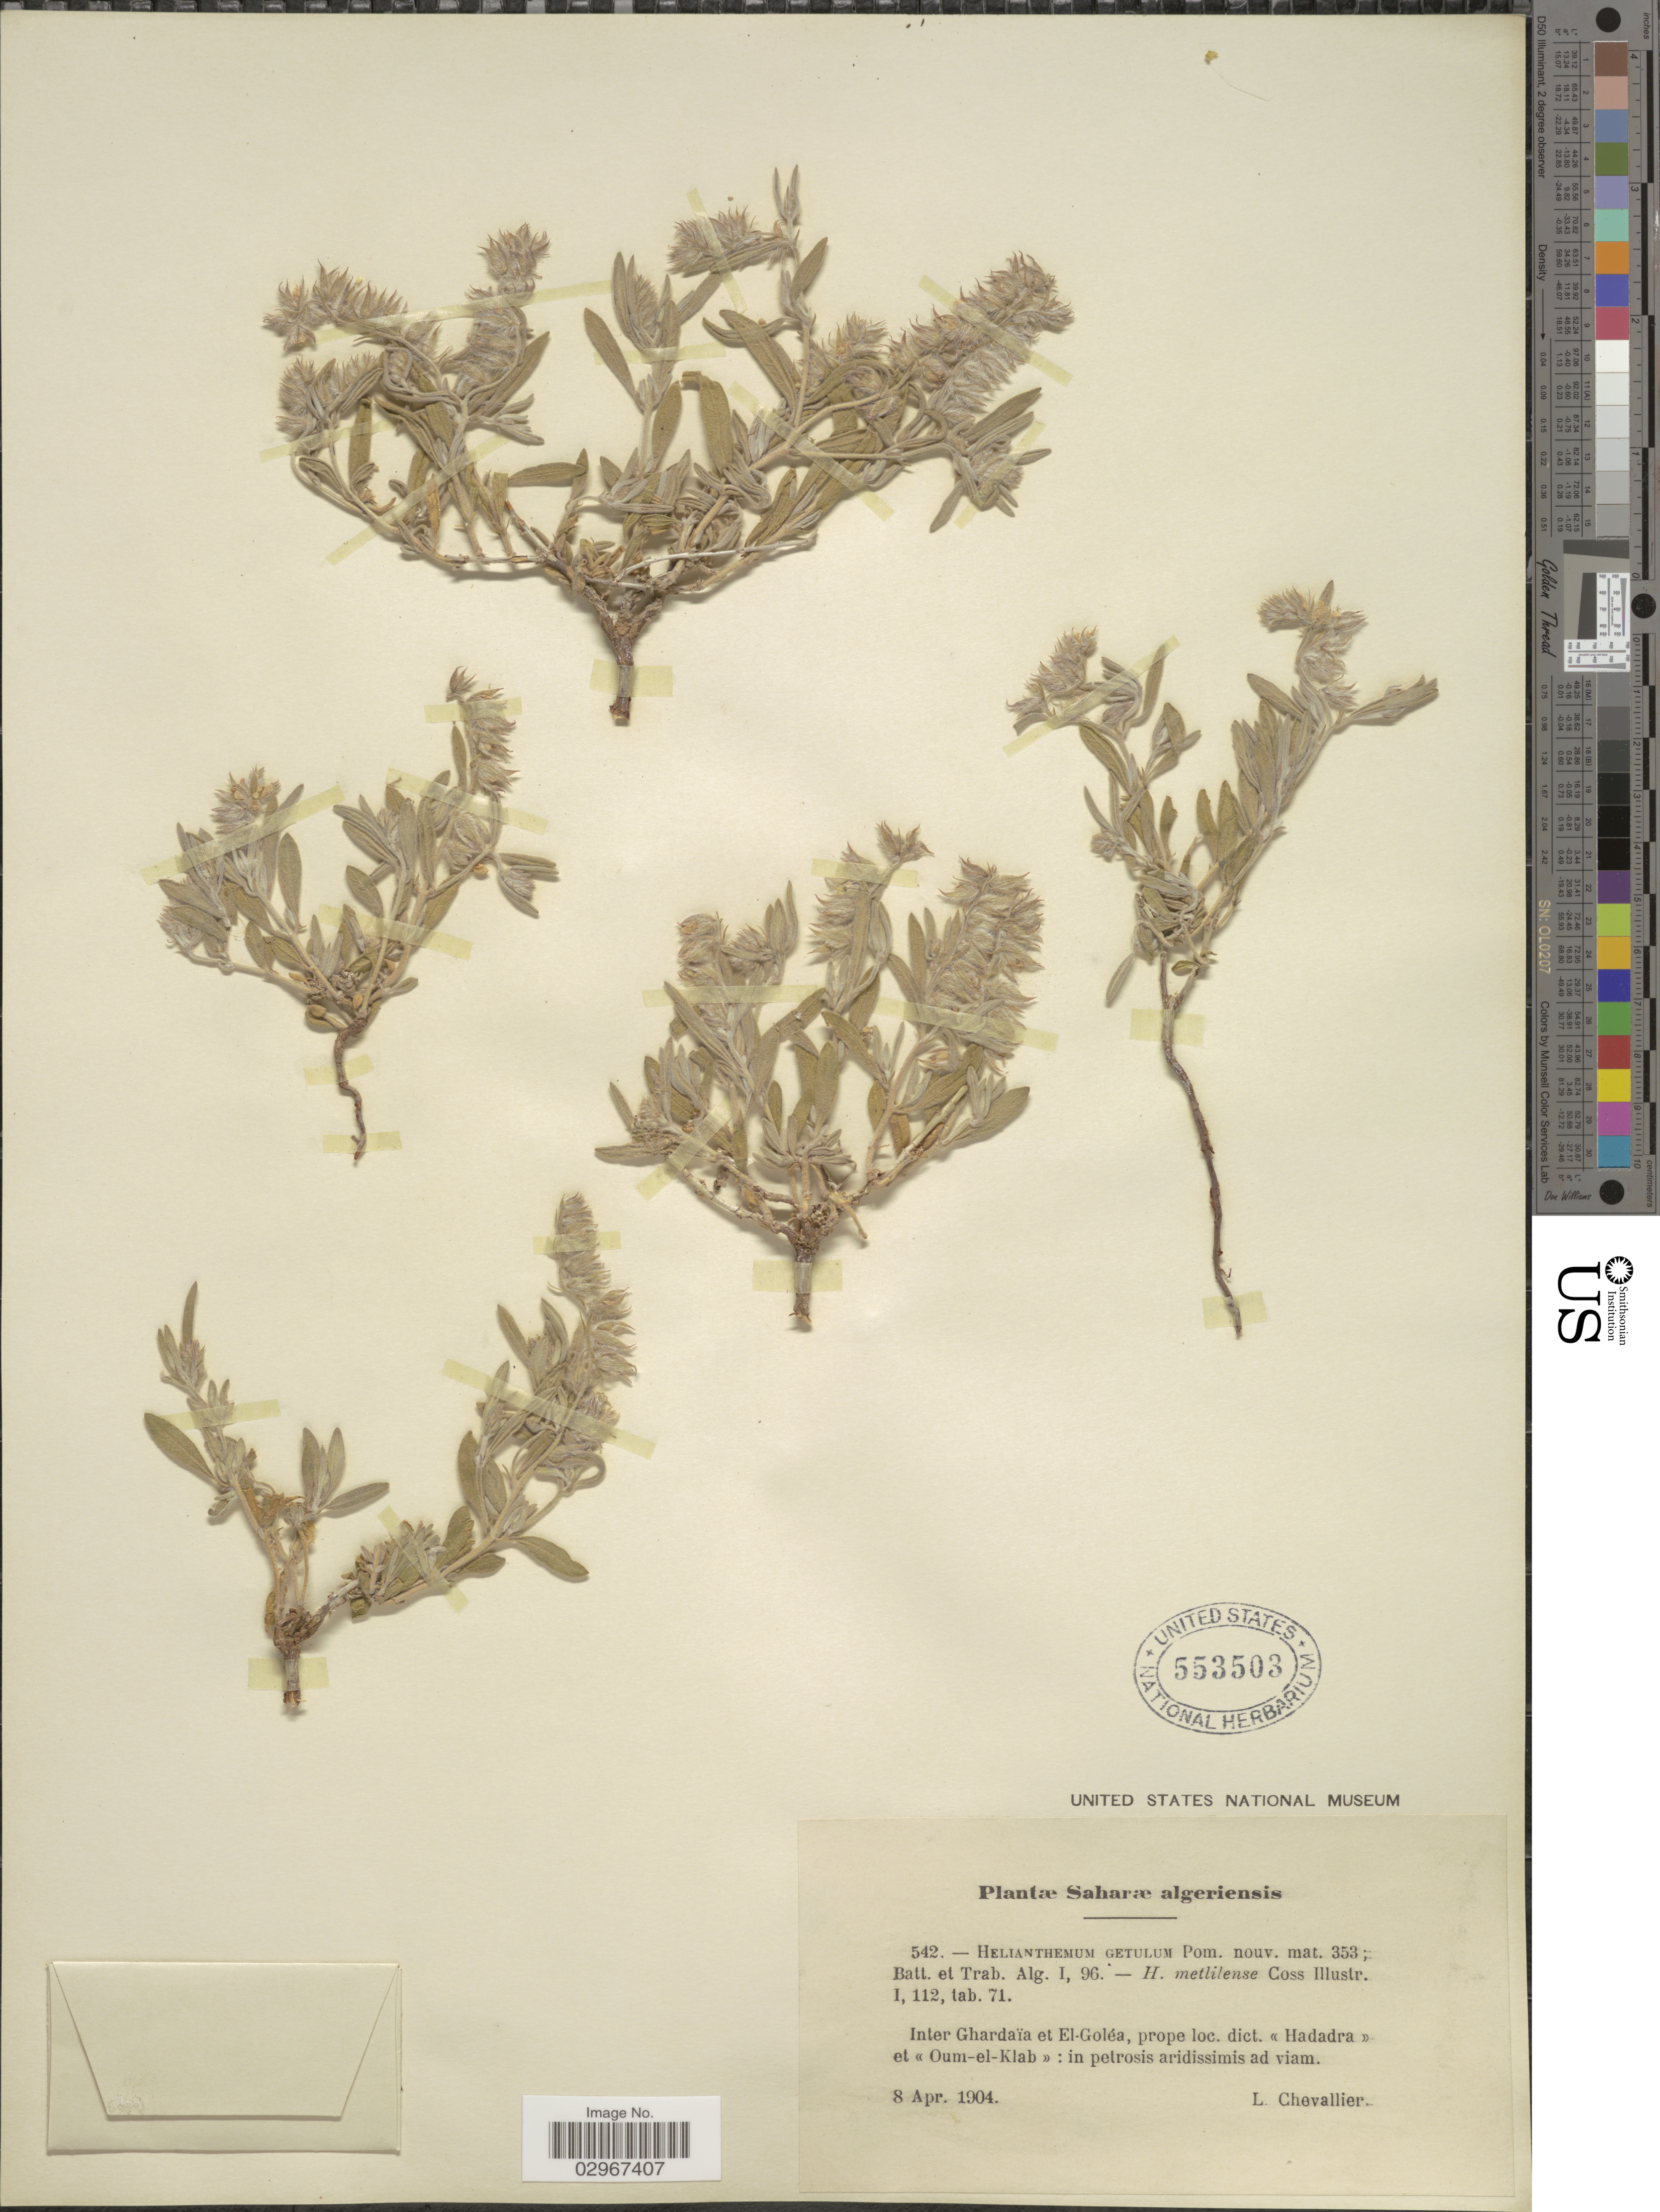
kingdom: Plantae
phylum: Tracheophyta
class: Magnoliopsida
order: Malvales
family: Cistaceae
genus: Helianthemum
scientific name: Helianthemum sp.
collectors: L. Chevallier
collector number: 542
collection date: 1904-04-08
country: Algeria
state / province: Ghardaïa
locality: Saharæ algeriensis. Inter Ghardaïa et El-Goléa, porpe loc. dict. << Hadadra >> et << Oum-el-Klab >> : in petrosis aridissimis ad viam.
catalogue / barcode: US 553503